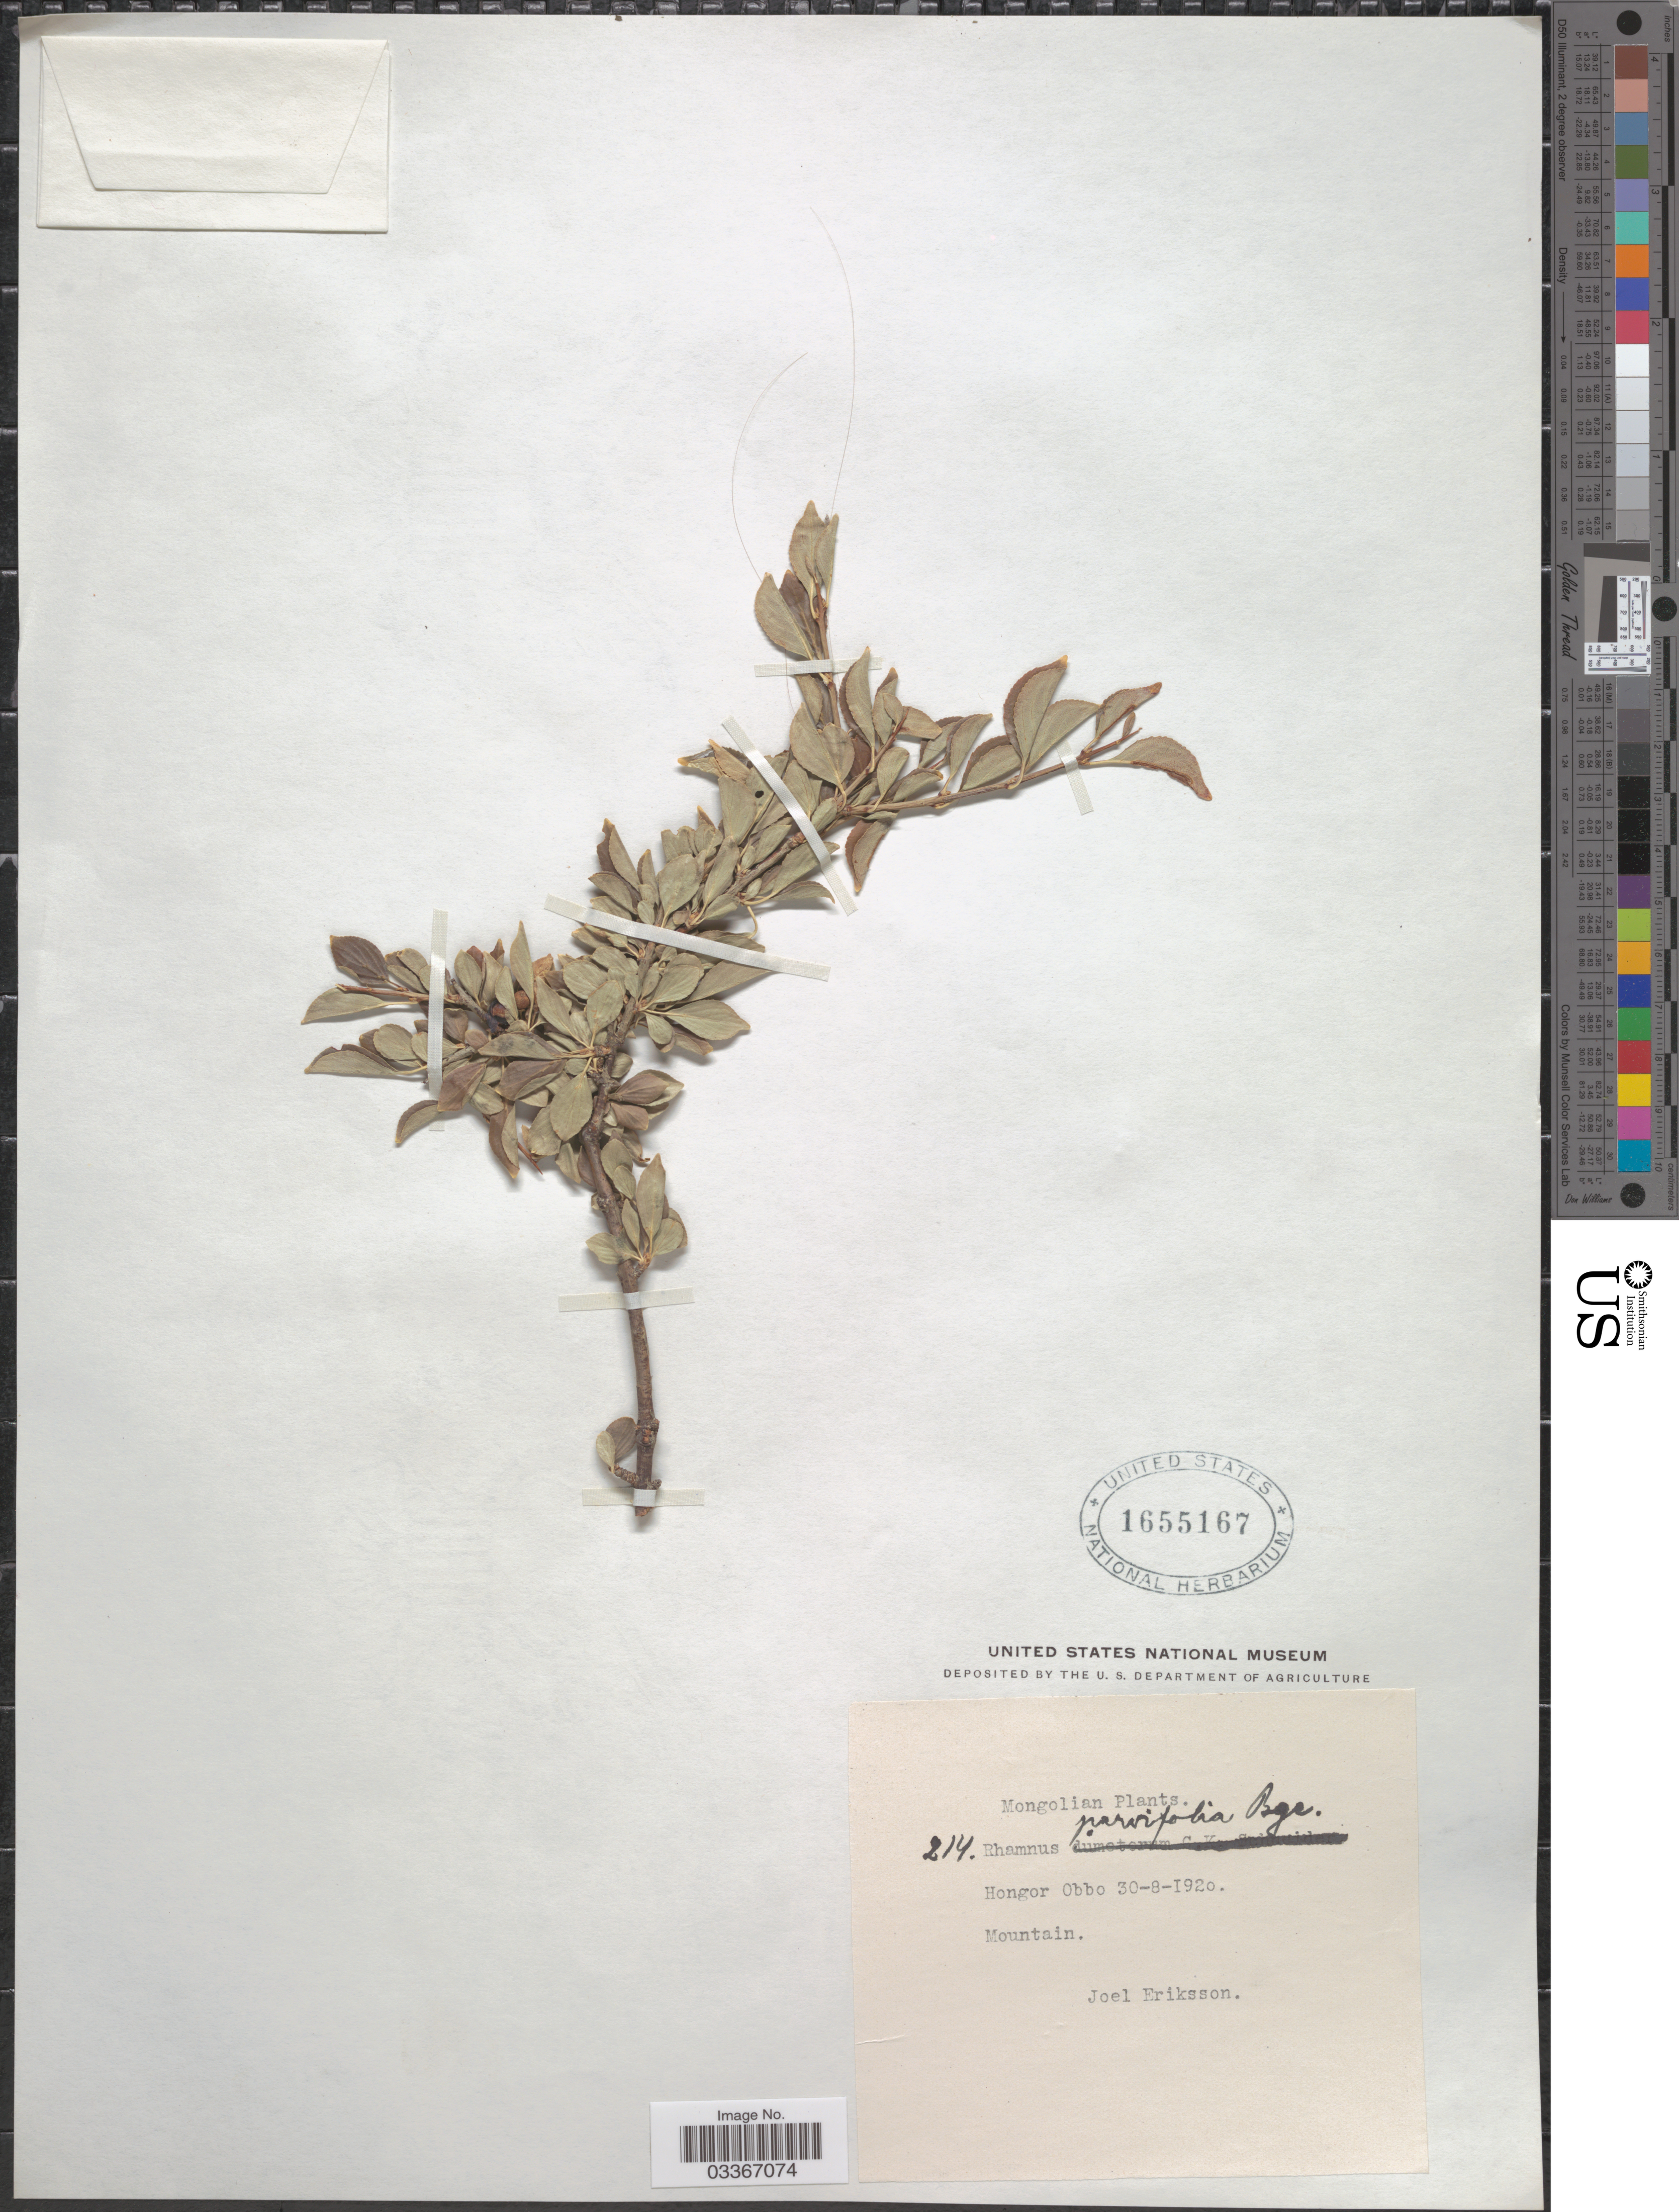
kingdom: Plantae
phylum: Tracheophyta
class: Magnoliopsida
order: Rosales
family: Rhamnaceae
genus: Rhamnus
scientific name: Rhamnus parvifolia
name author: Bunge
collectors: J. Eriksson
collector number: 214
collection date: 1920-08-30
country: Mongolia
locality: Mongolian. Hongor Obbo. Mountain.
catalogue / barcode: US 1655167